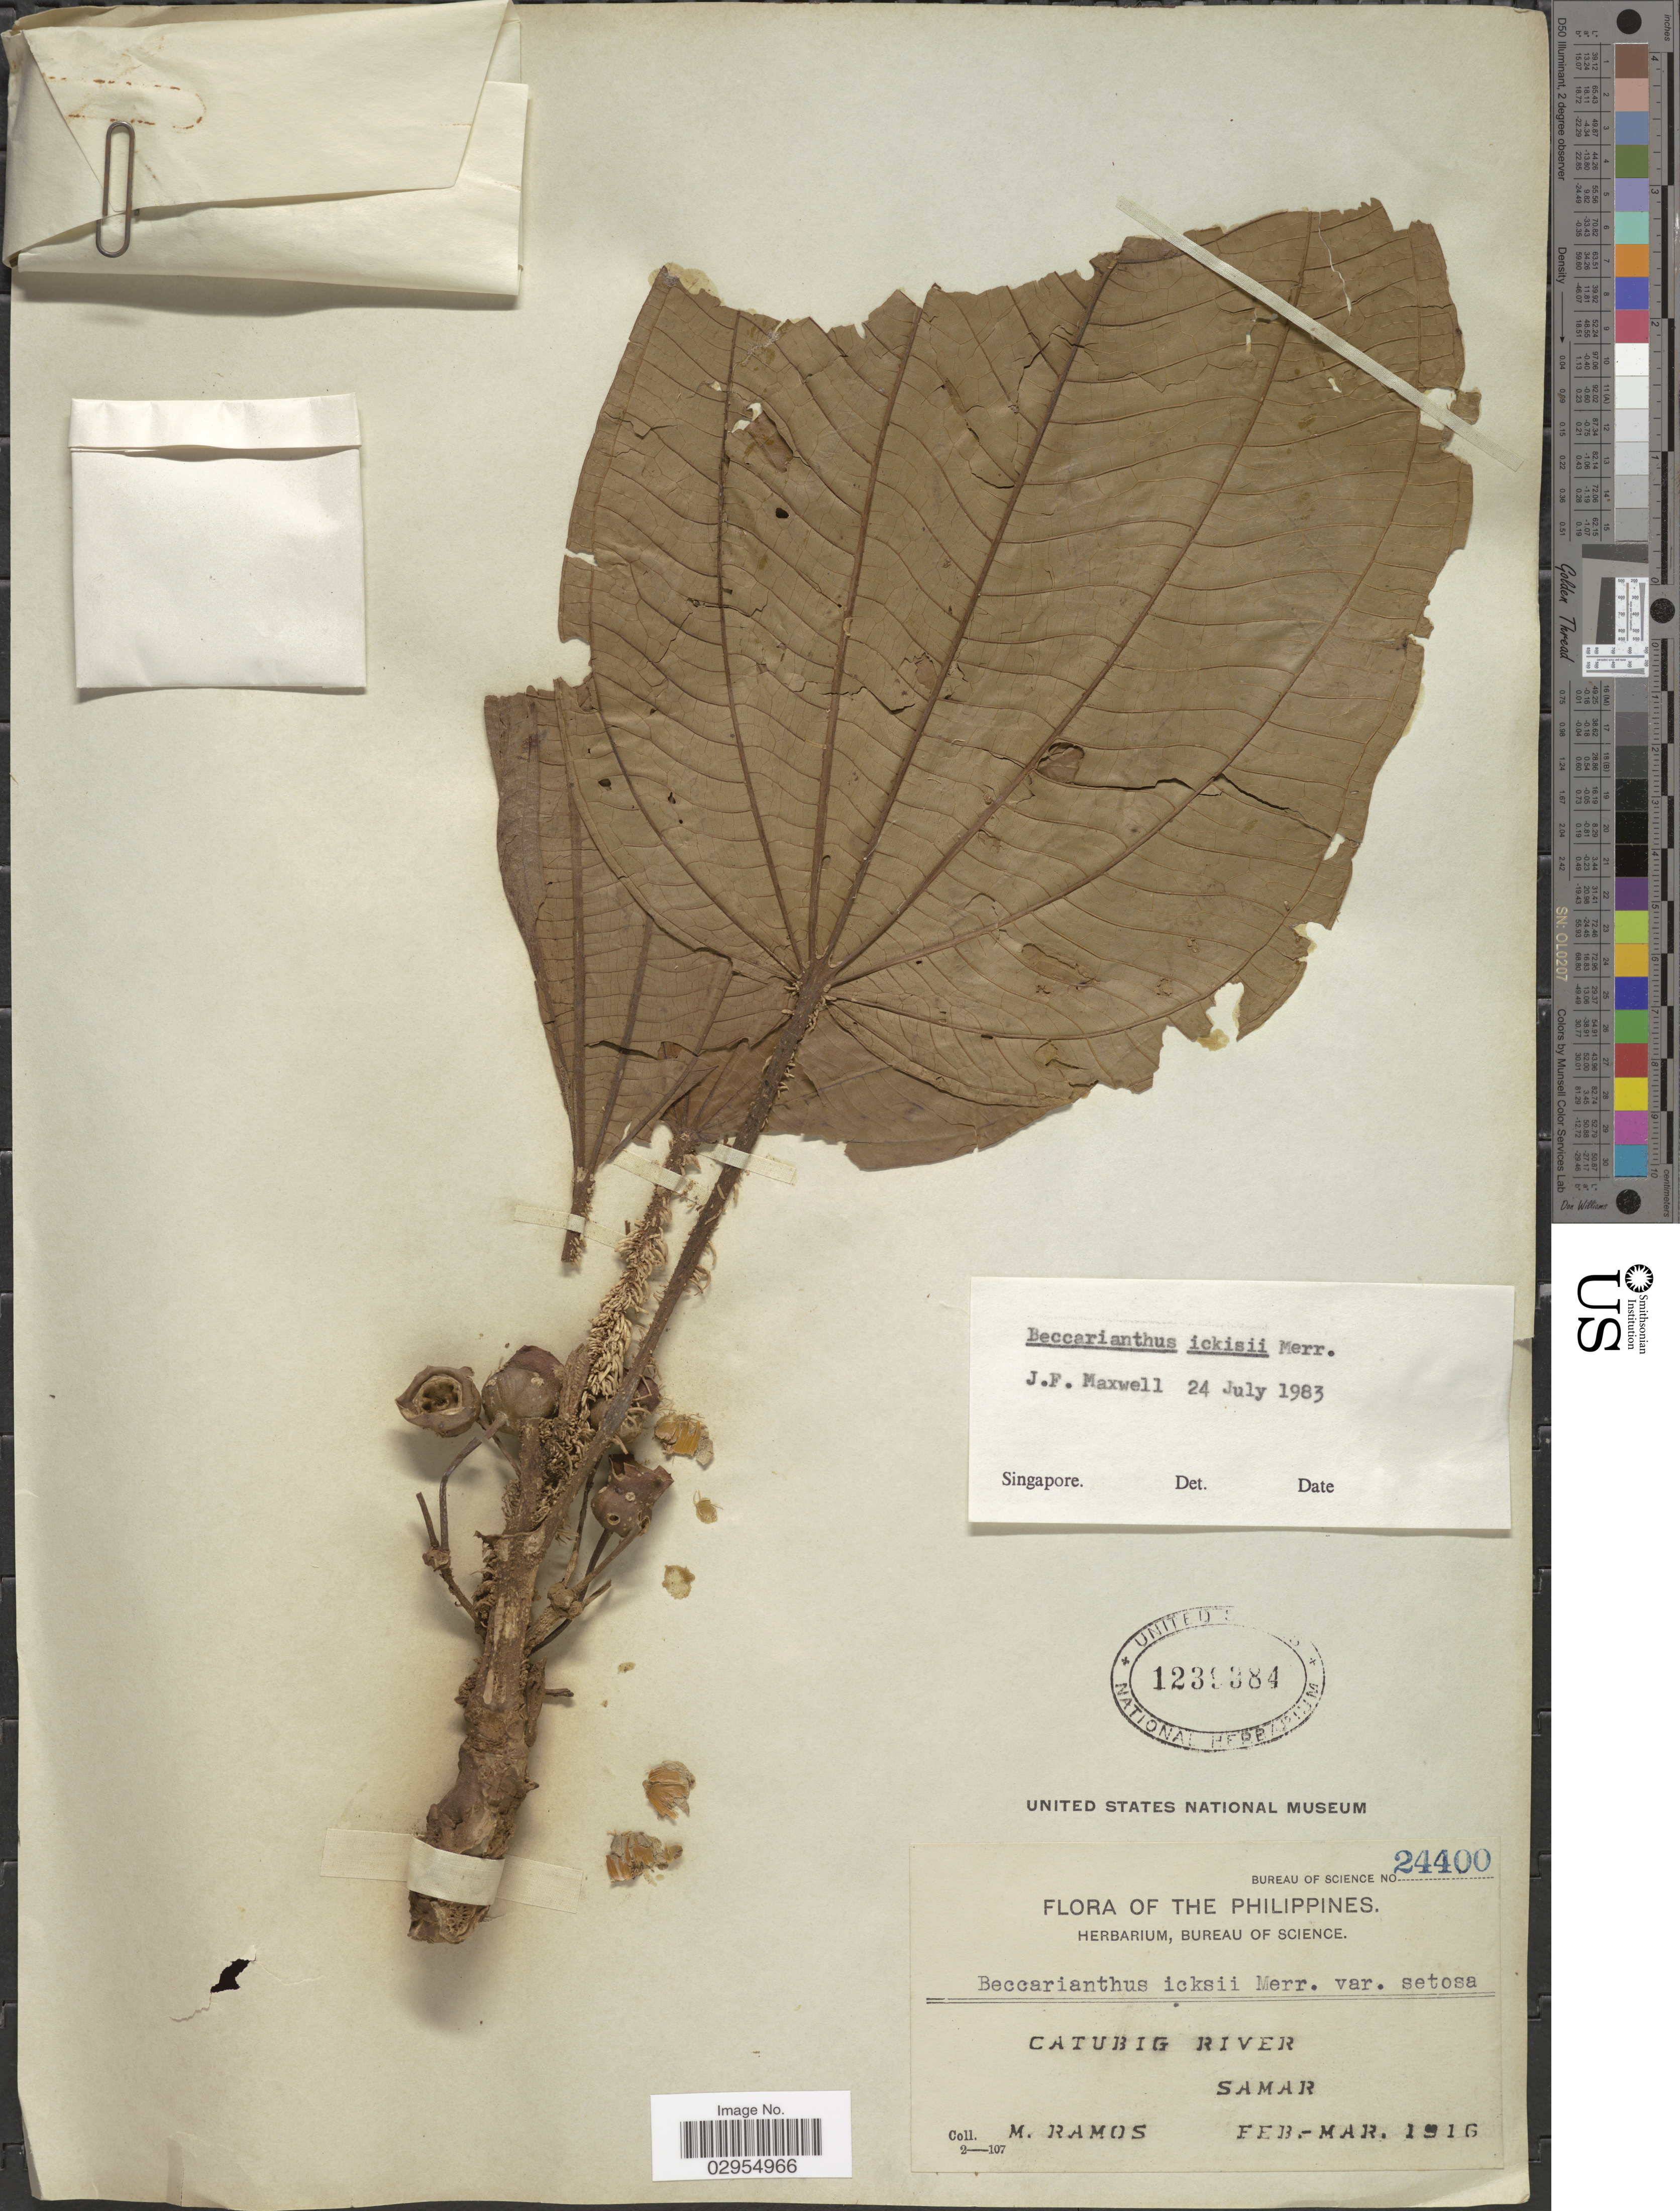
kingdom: Plantae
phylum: Tracheophyta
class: Magnoliopsida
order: Myrtales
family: Melastomataceae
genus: Beccarianthus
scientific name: Beccarianthus ickisii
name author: Merr.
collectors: M. Ramos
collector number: Bureau of Science 24400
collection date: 1916-02/1916-03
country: Philippines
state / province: Eastern Visayas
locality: Catubig River, Samar.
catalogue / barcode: US 1239384